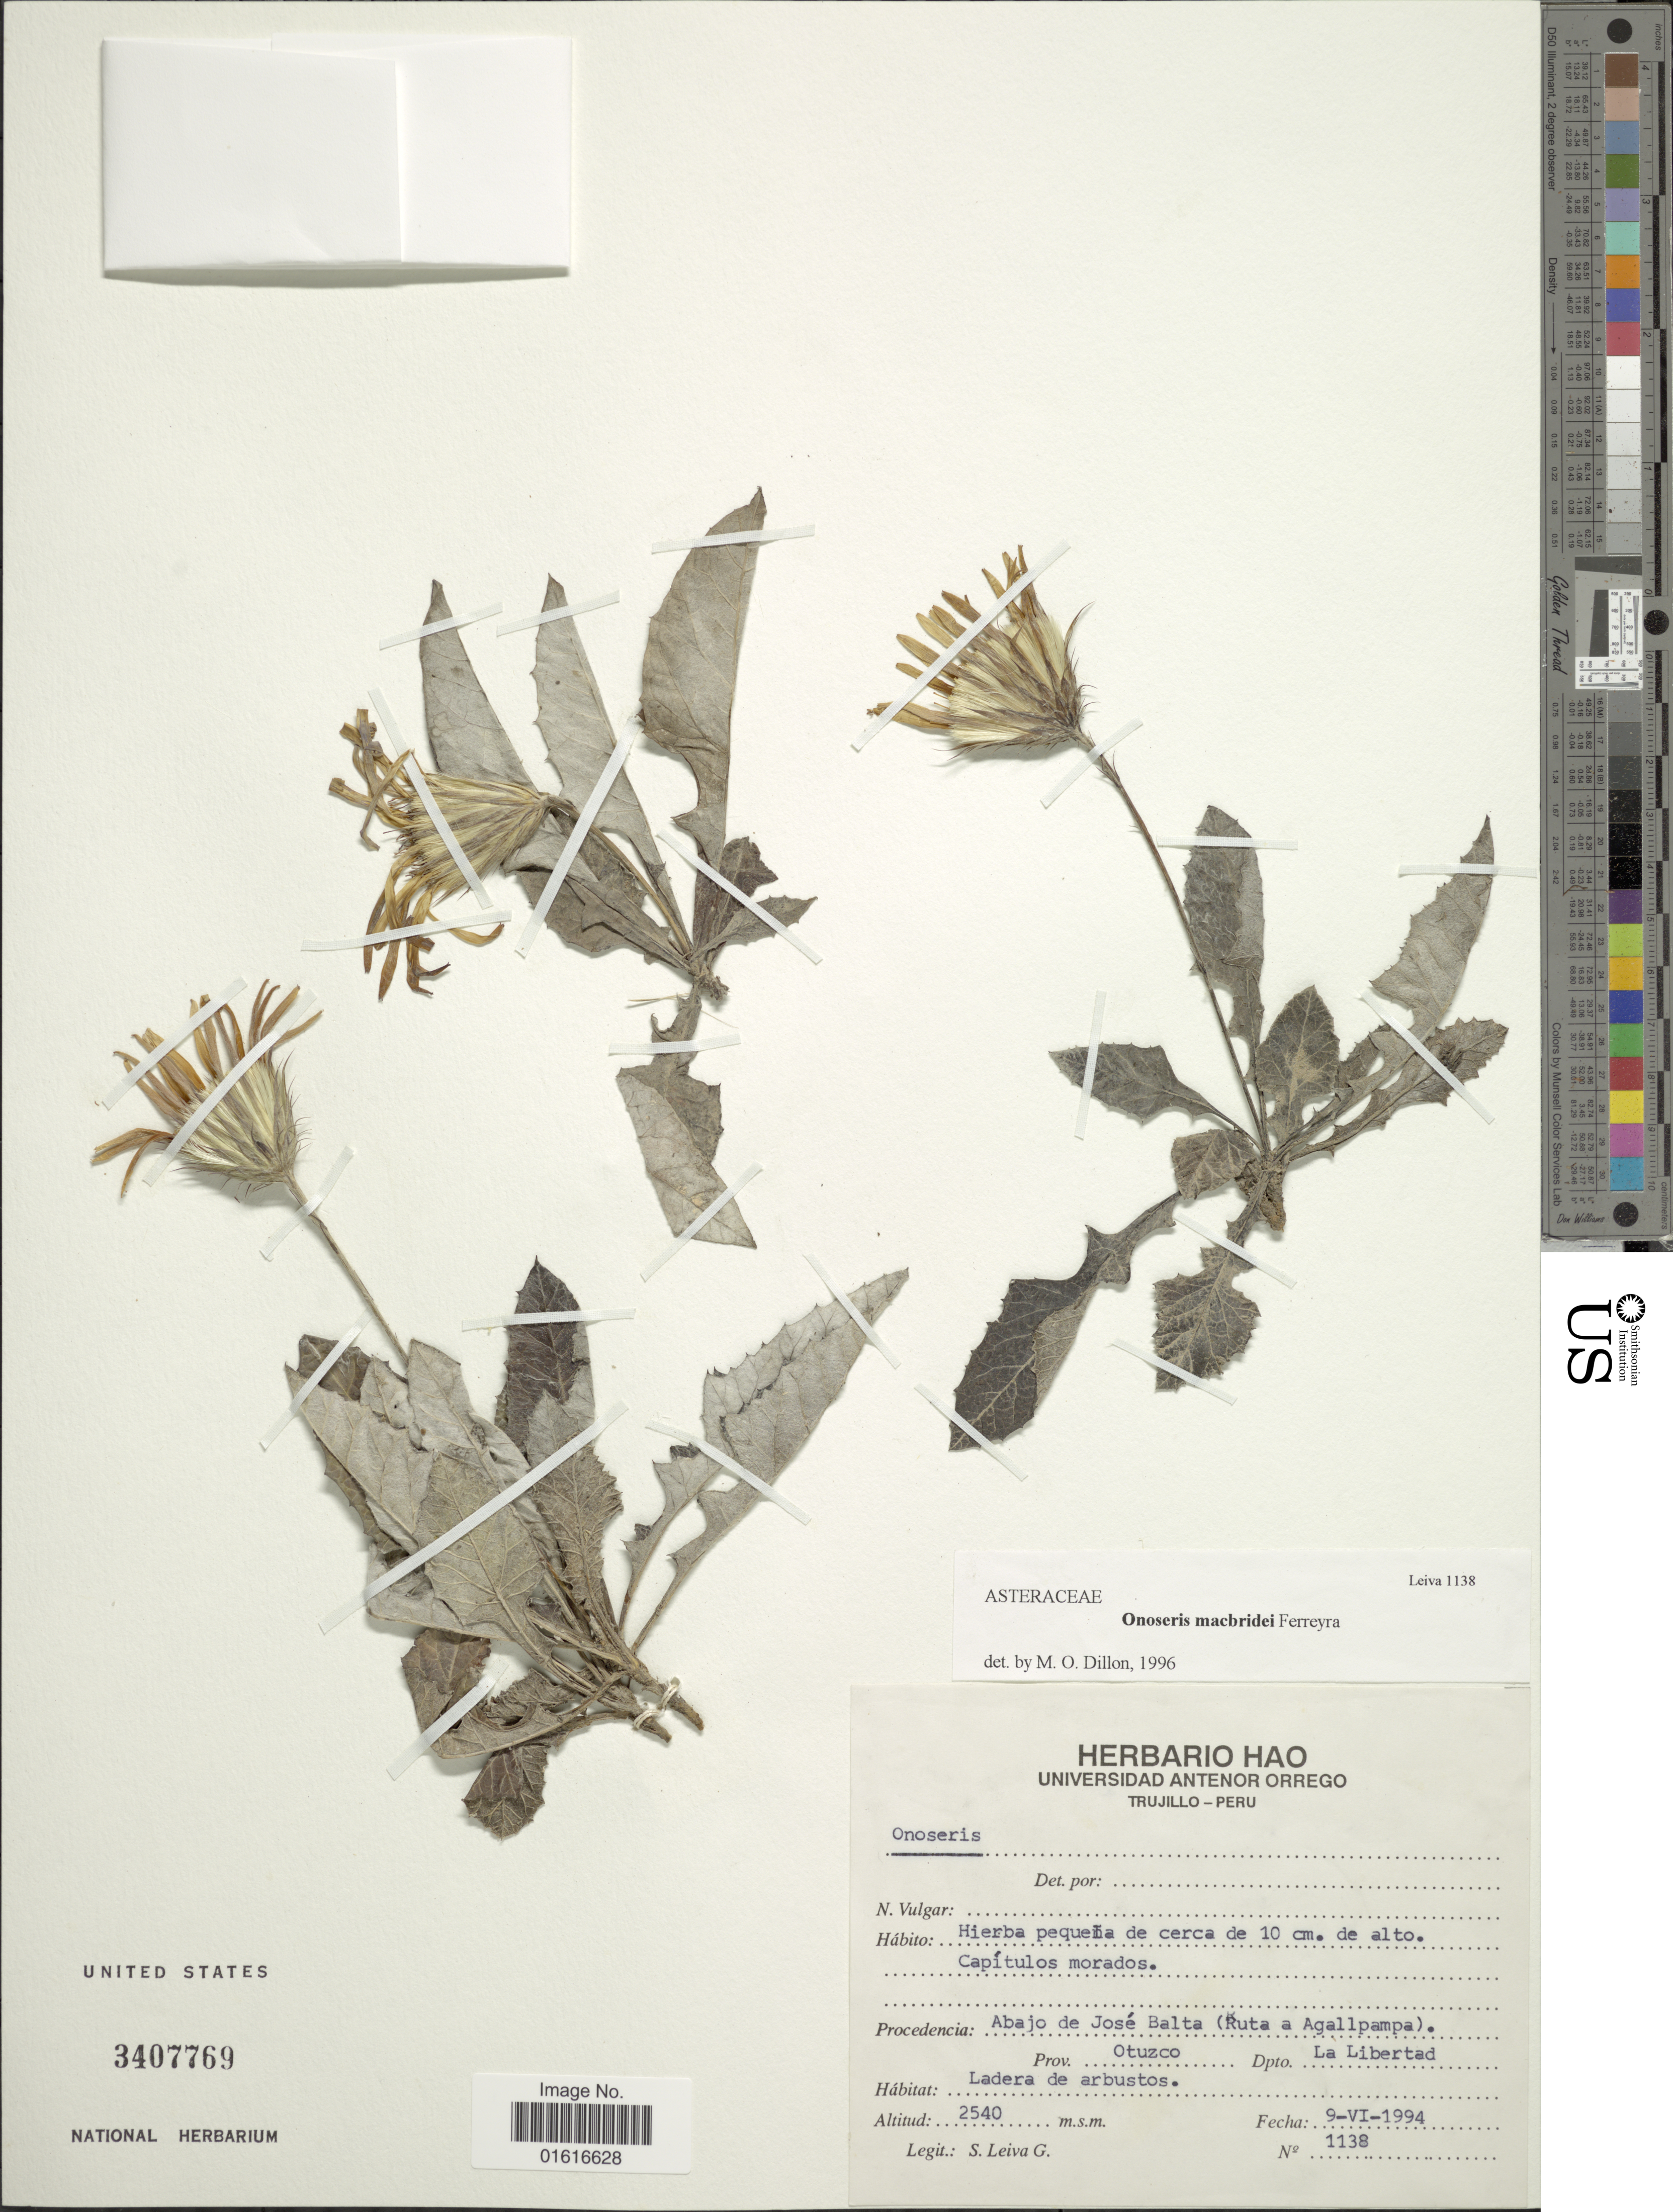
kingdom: Plantae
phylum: Tracheophyta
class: Magnoliopsida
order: Asterales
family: Asteraceae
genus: Onoseris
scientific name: Onoseris macbridei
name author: Ferreyra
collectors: S. Leiva G.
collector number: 1138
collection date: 1994-06-09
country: Peru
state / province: La Libertad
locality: Procedencia: Abajo de Jose Balta (Ruta a Agallpampa) Prov. Otuzco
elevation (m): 2540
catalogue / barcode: US 3407769